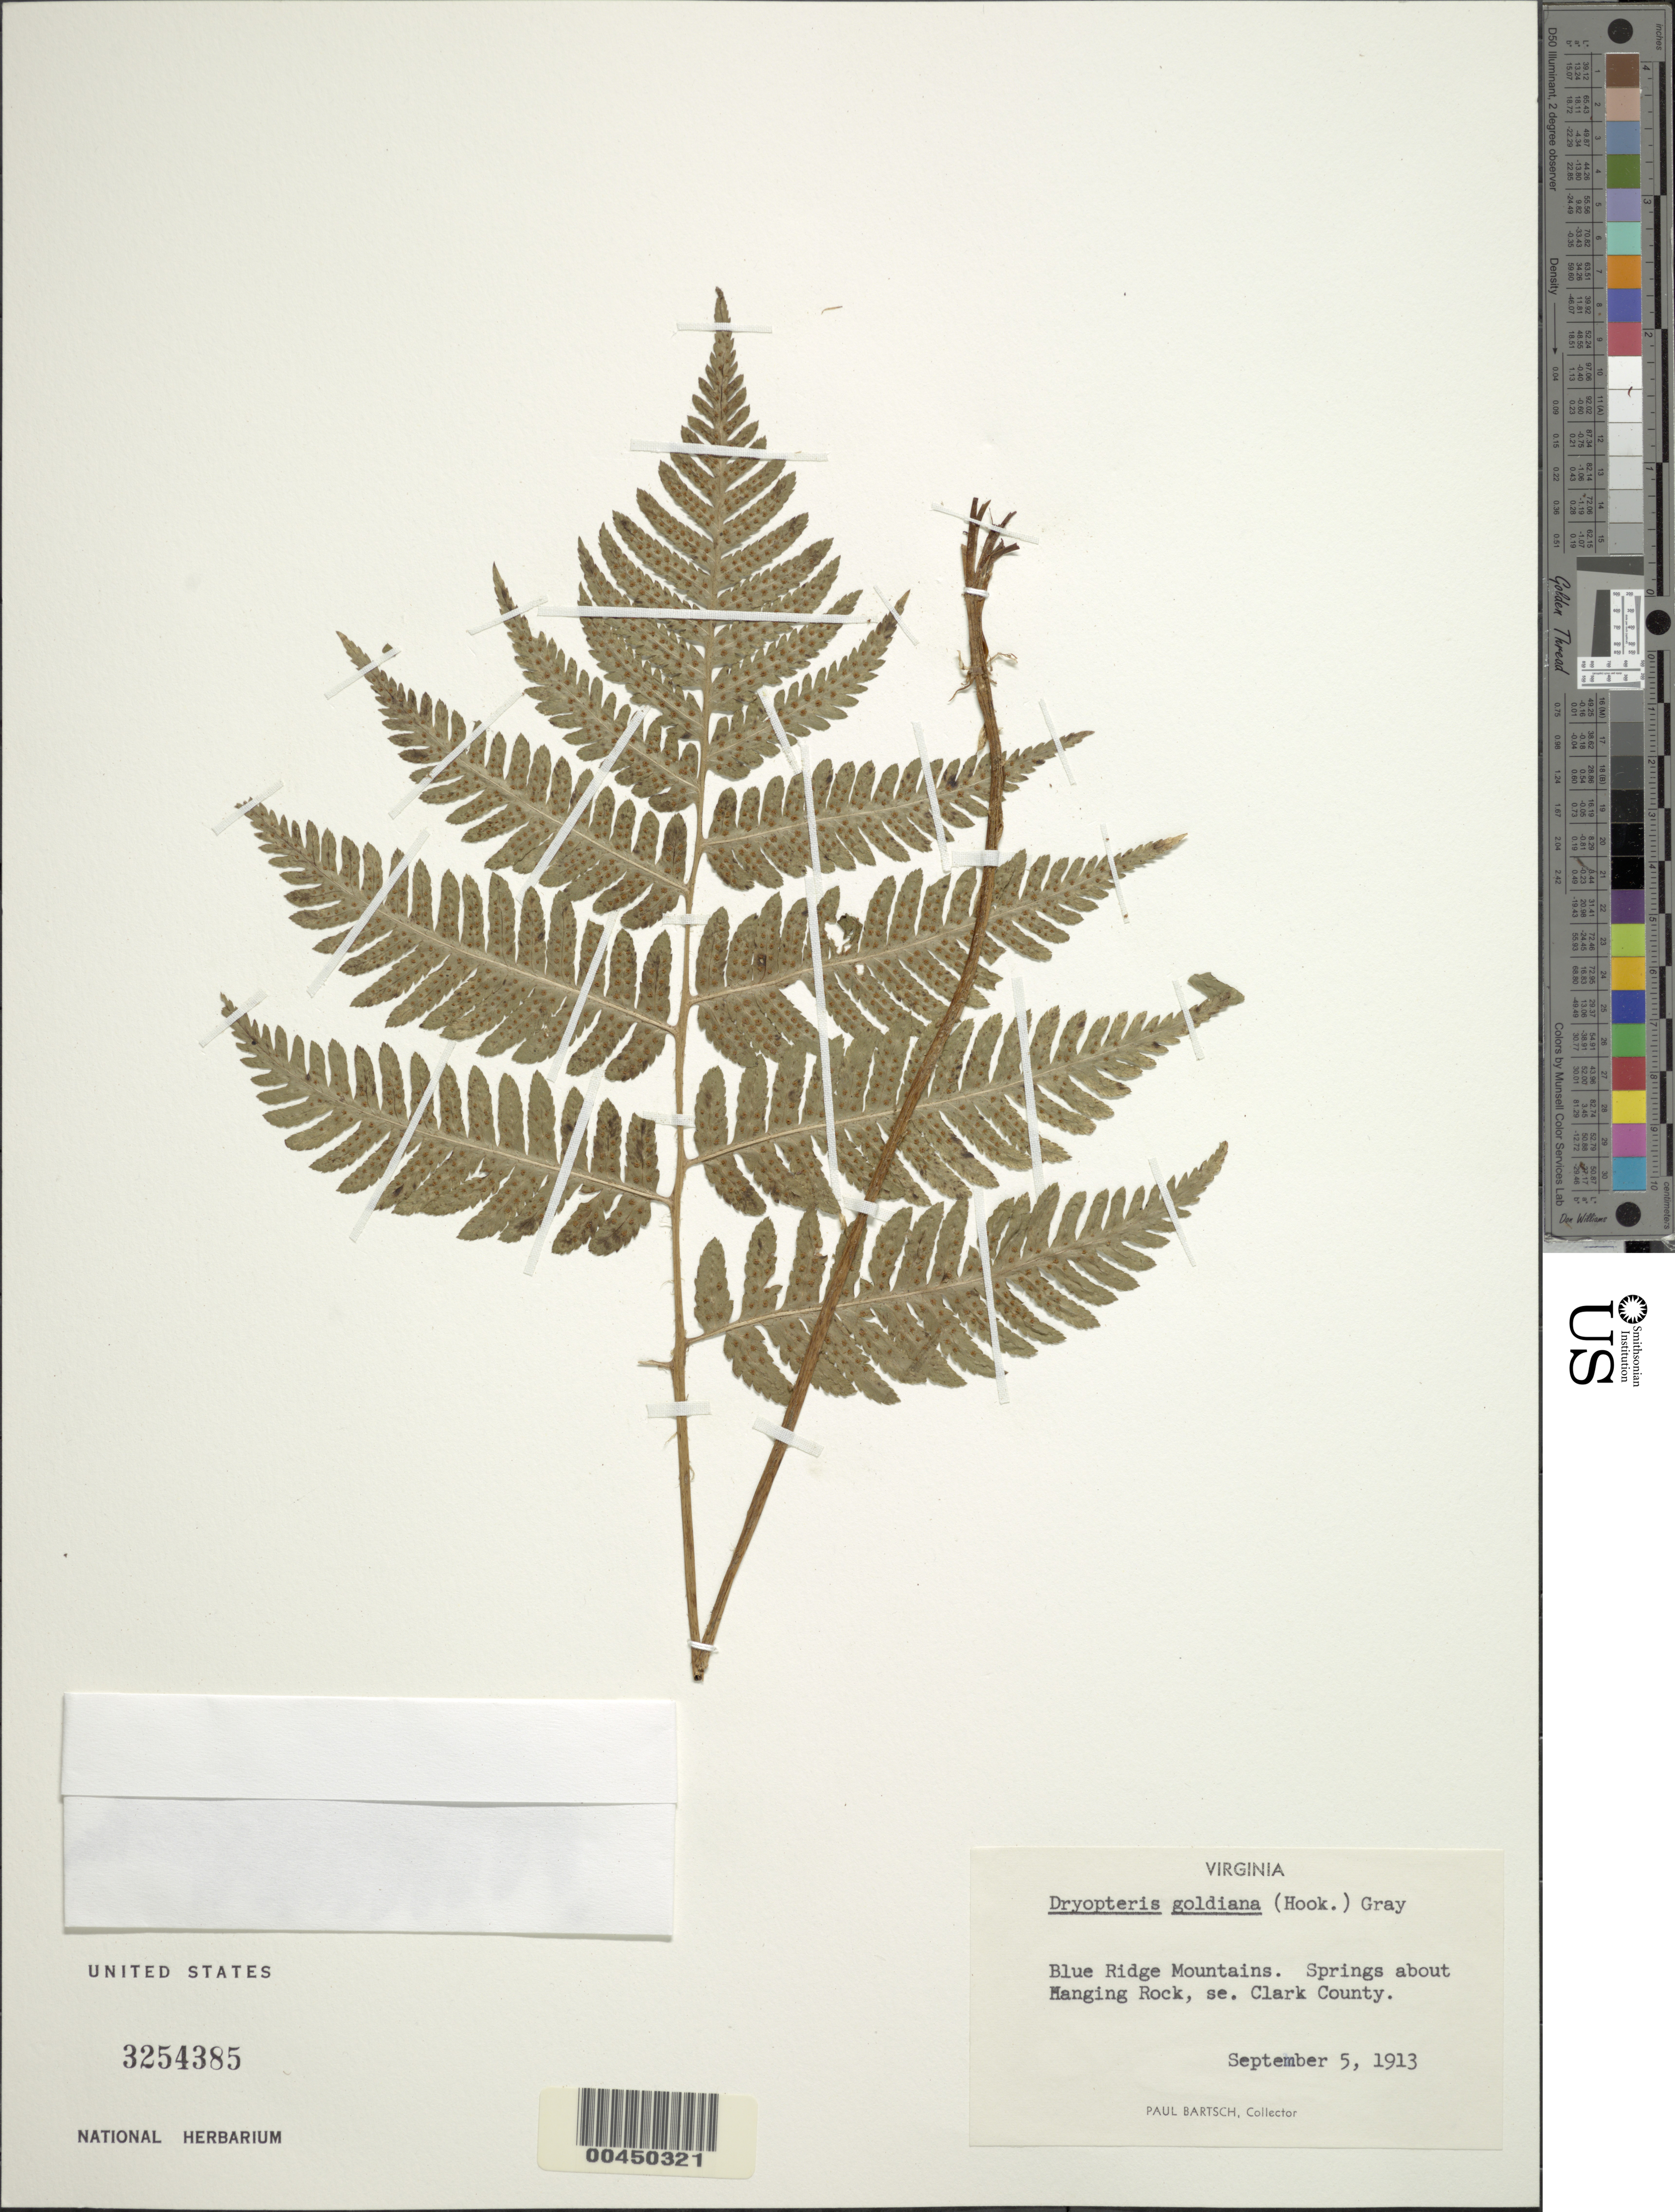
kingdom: Plantae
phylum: Tracheophyta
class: Polypodiopsida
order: Polypodiales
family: Dryopteridaceae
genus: Dryopteris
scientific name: Dryopteris goldiana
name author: (Hook. ex Goldie) A. Gray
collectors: P. Bartsch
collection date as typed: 05 Sep 1913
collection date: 1913-09-05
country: United States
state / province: Virginia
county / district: Clarke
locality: Blue ridge, hanging rock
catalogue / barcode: US 3254385